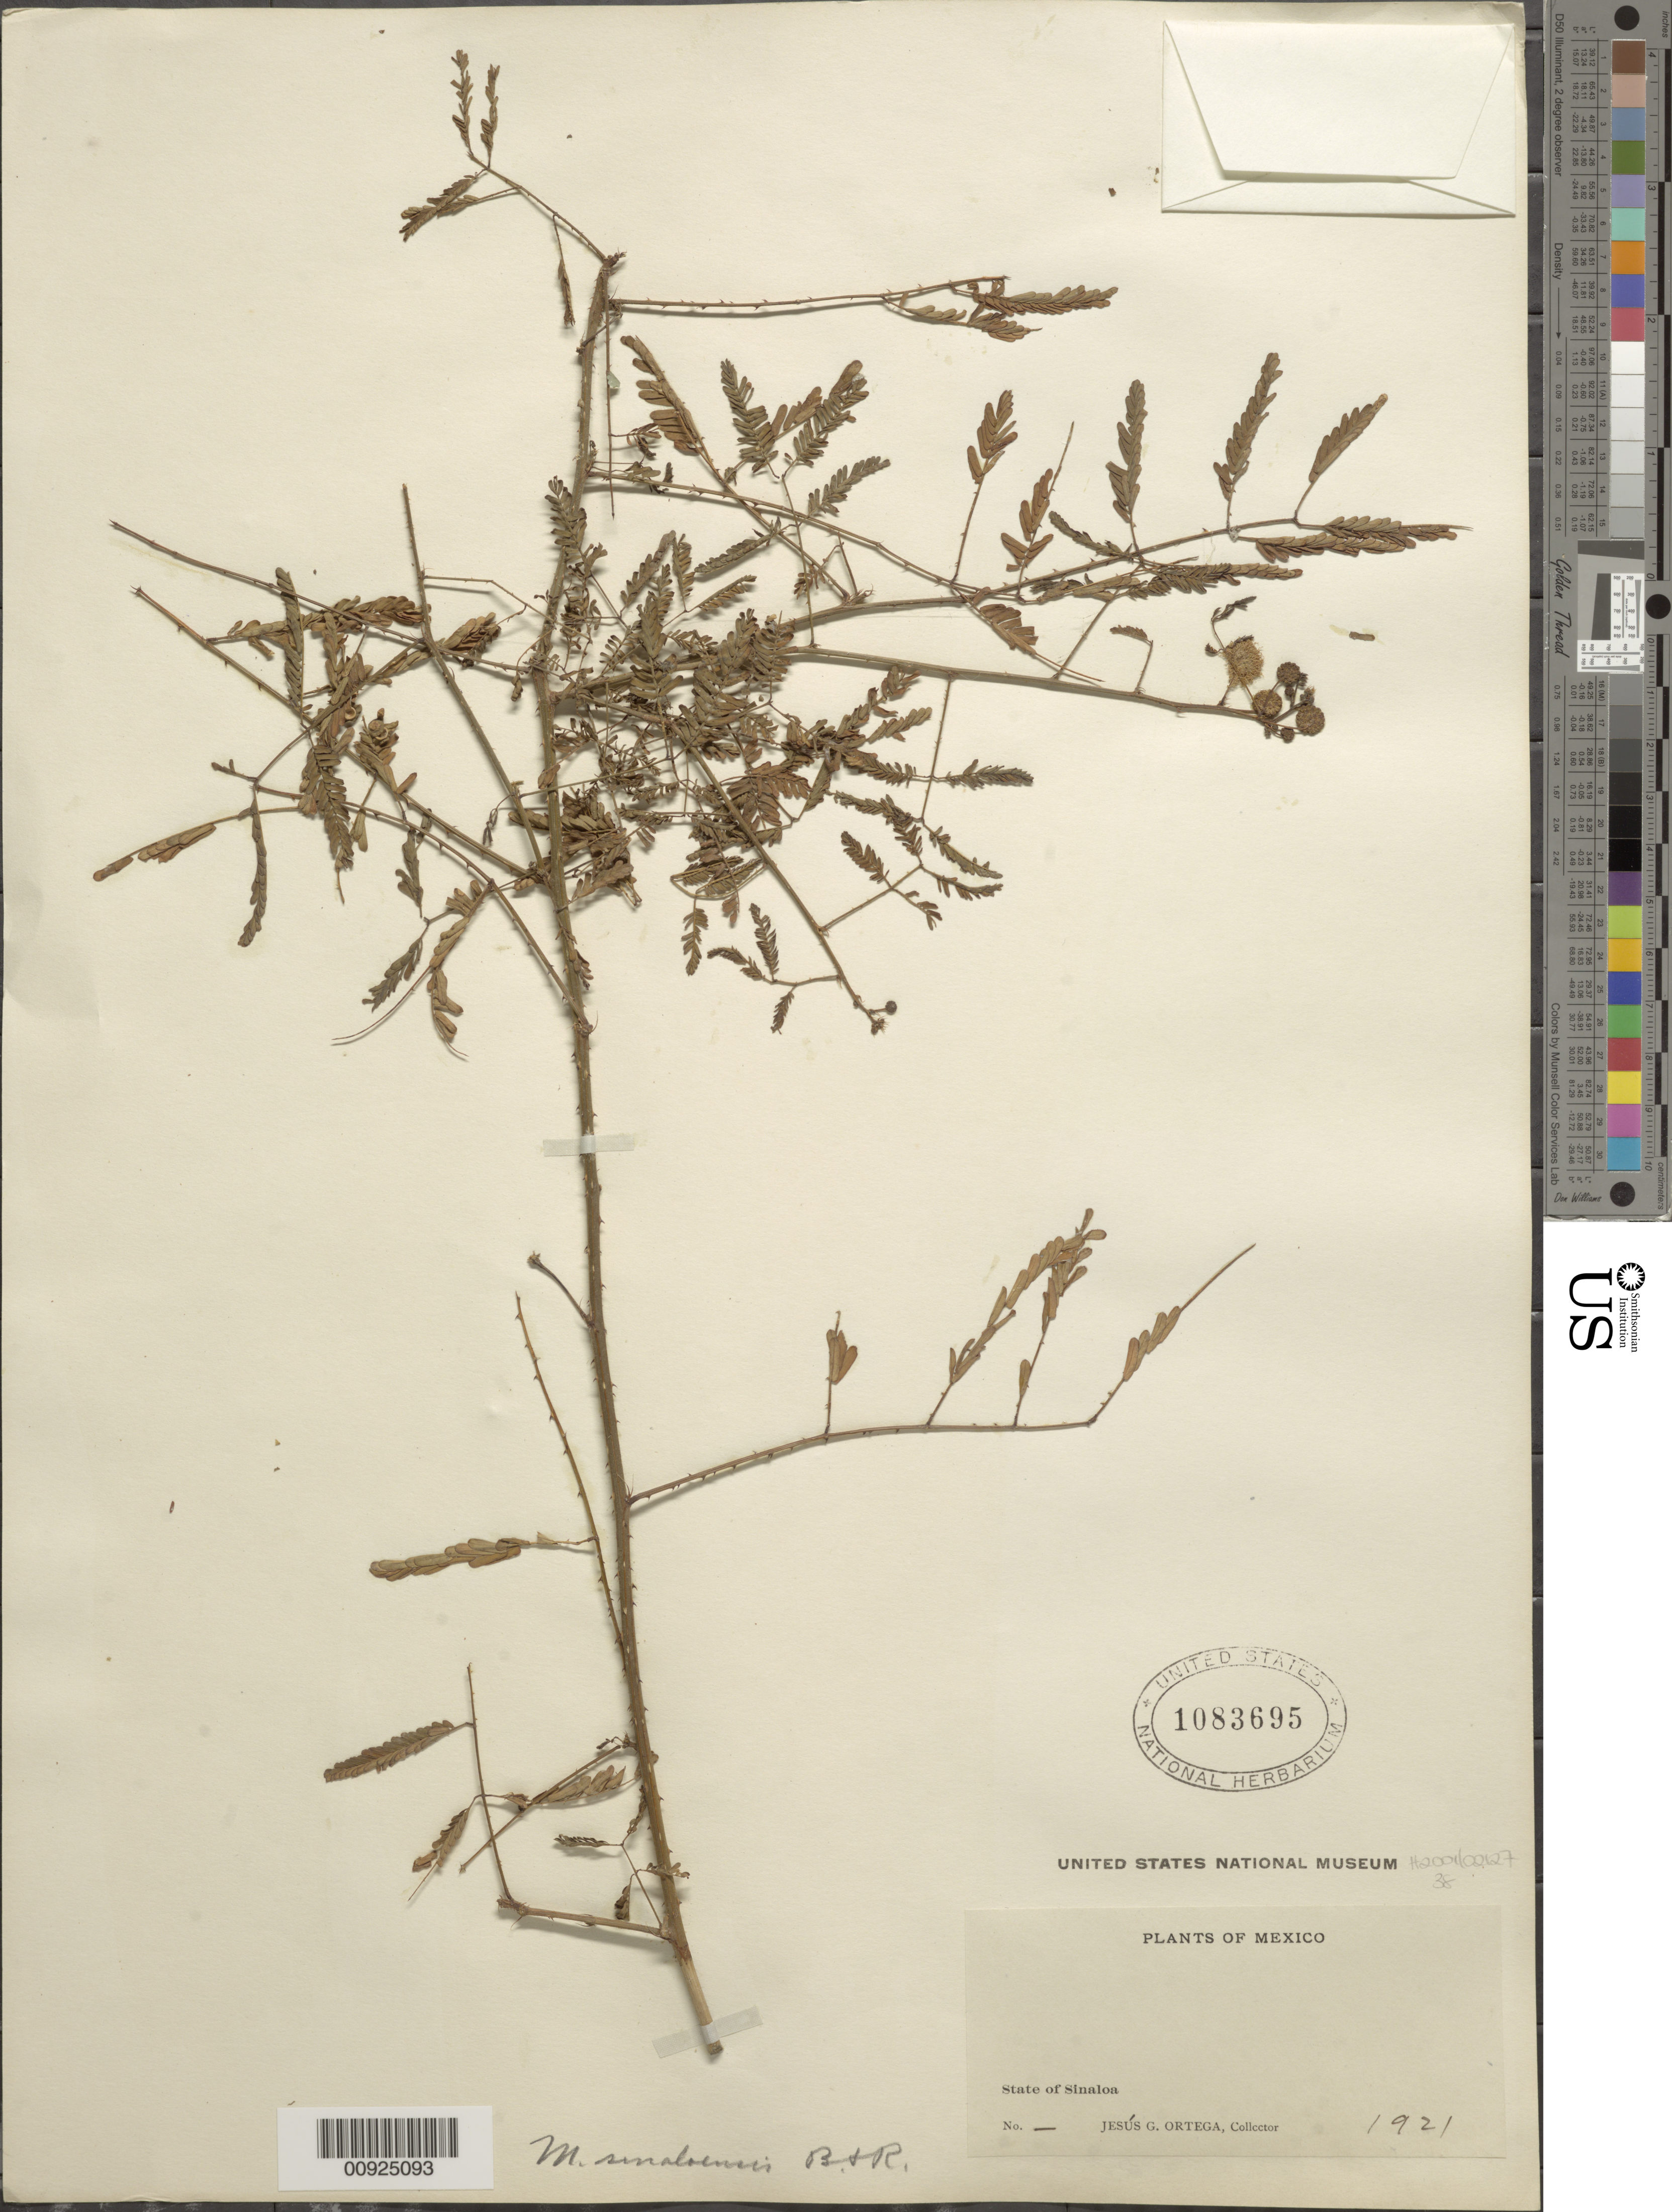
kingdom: Plantae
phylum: Tracheophyta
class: Magnoliopsida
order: Fabales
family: Fabaceae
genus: Mimosa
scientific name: Mimosa sinaloensis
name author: Britton & Rose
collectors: J. Ortega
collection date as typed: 1921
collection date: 1921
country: Mexico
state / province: Sinaloa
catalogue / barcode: US 1083695